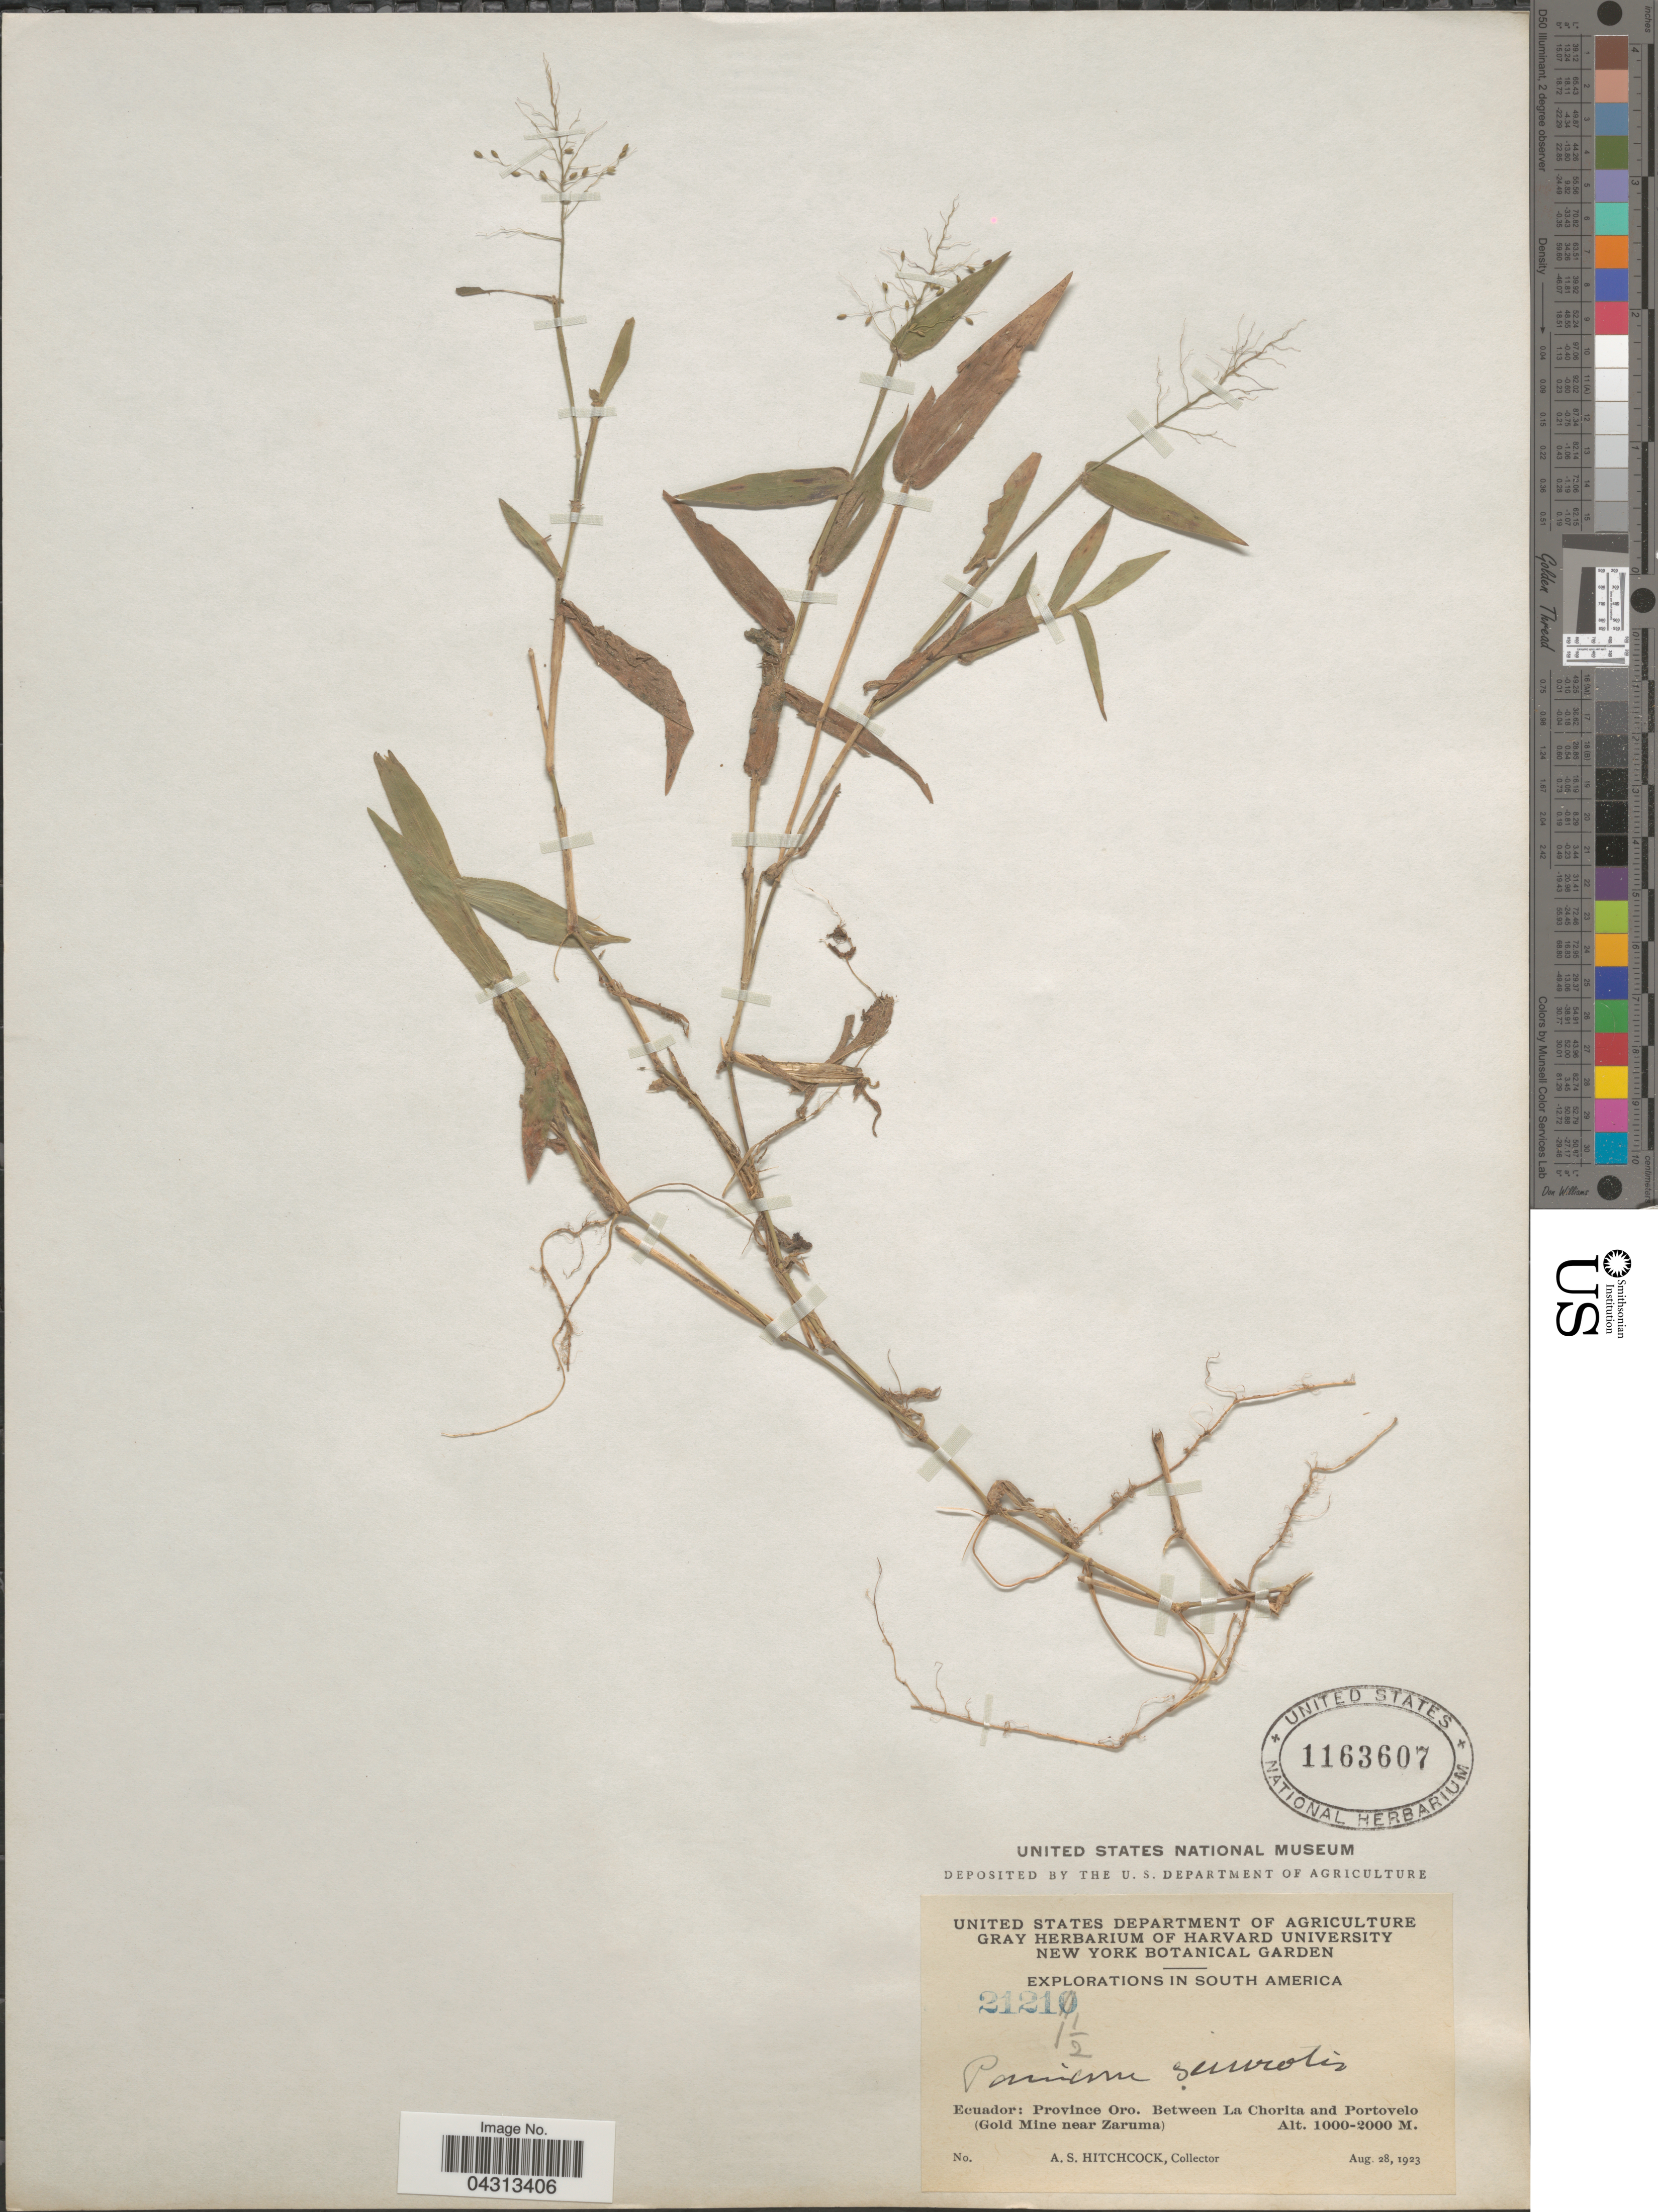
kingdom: Plantae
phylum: Tracheophyta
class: Liliopsida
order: Poales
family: Poaceae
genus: Dichanthelium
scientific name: Dichanthelium viscidellum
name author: (Scribn.) Gould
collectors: A. S. Hitchcock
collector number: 21210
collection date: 1923-08-28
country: Ecuador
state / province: El Oro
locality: Explorations in South America. Province Oro. Between La Chorita and Portovelo (Gold Mine near Zaruma).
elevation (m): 1000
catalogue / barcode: US 1163607